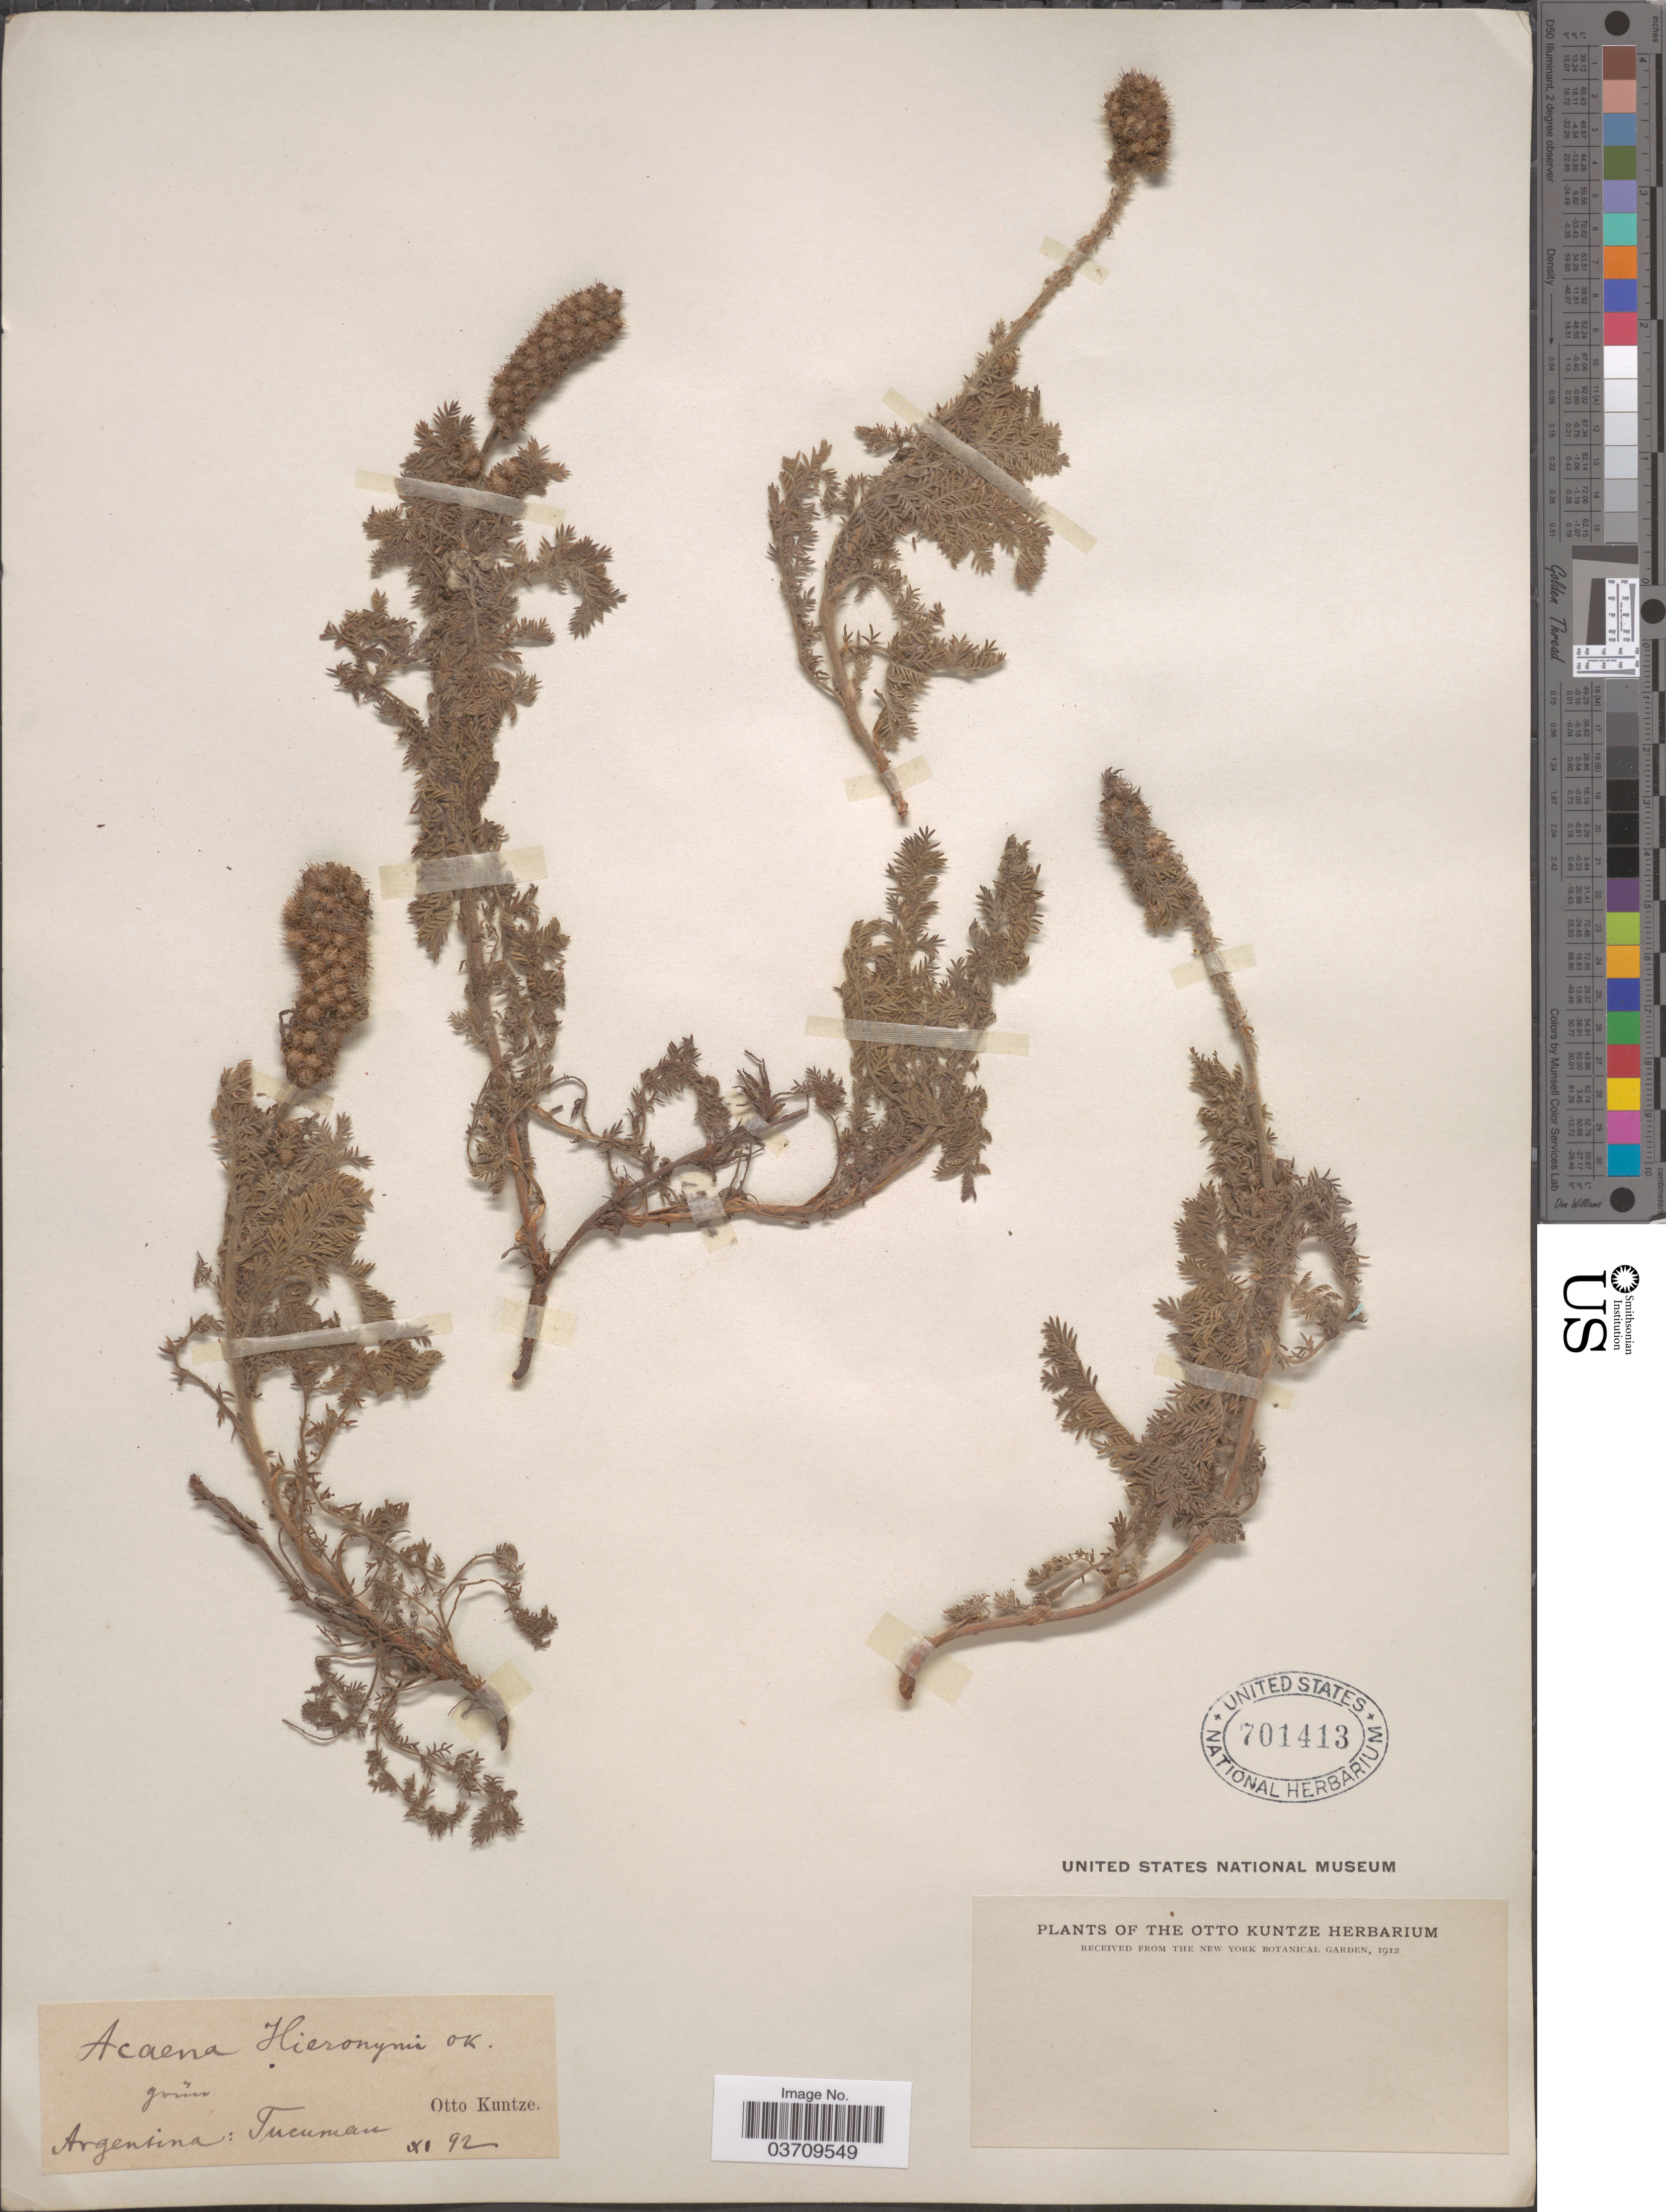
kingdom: Plantae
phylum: Tracheophyta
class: Magnoliopsida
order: Rosales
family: Rosaceae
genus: Acaena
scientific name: Acaena hieronymi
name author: Kuntze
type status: Possible Type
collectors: C.E.O. Kuntze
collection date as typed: Transcribed d/m/y: /11/92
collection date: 1892-11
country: Argentina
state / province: Tucuman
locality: Argentina: Tucuman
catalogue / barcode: US 701413